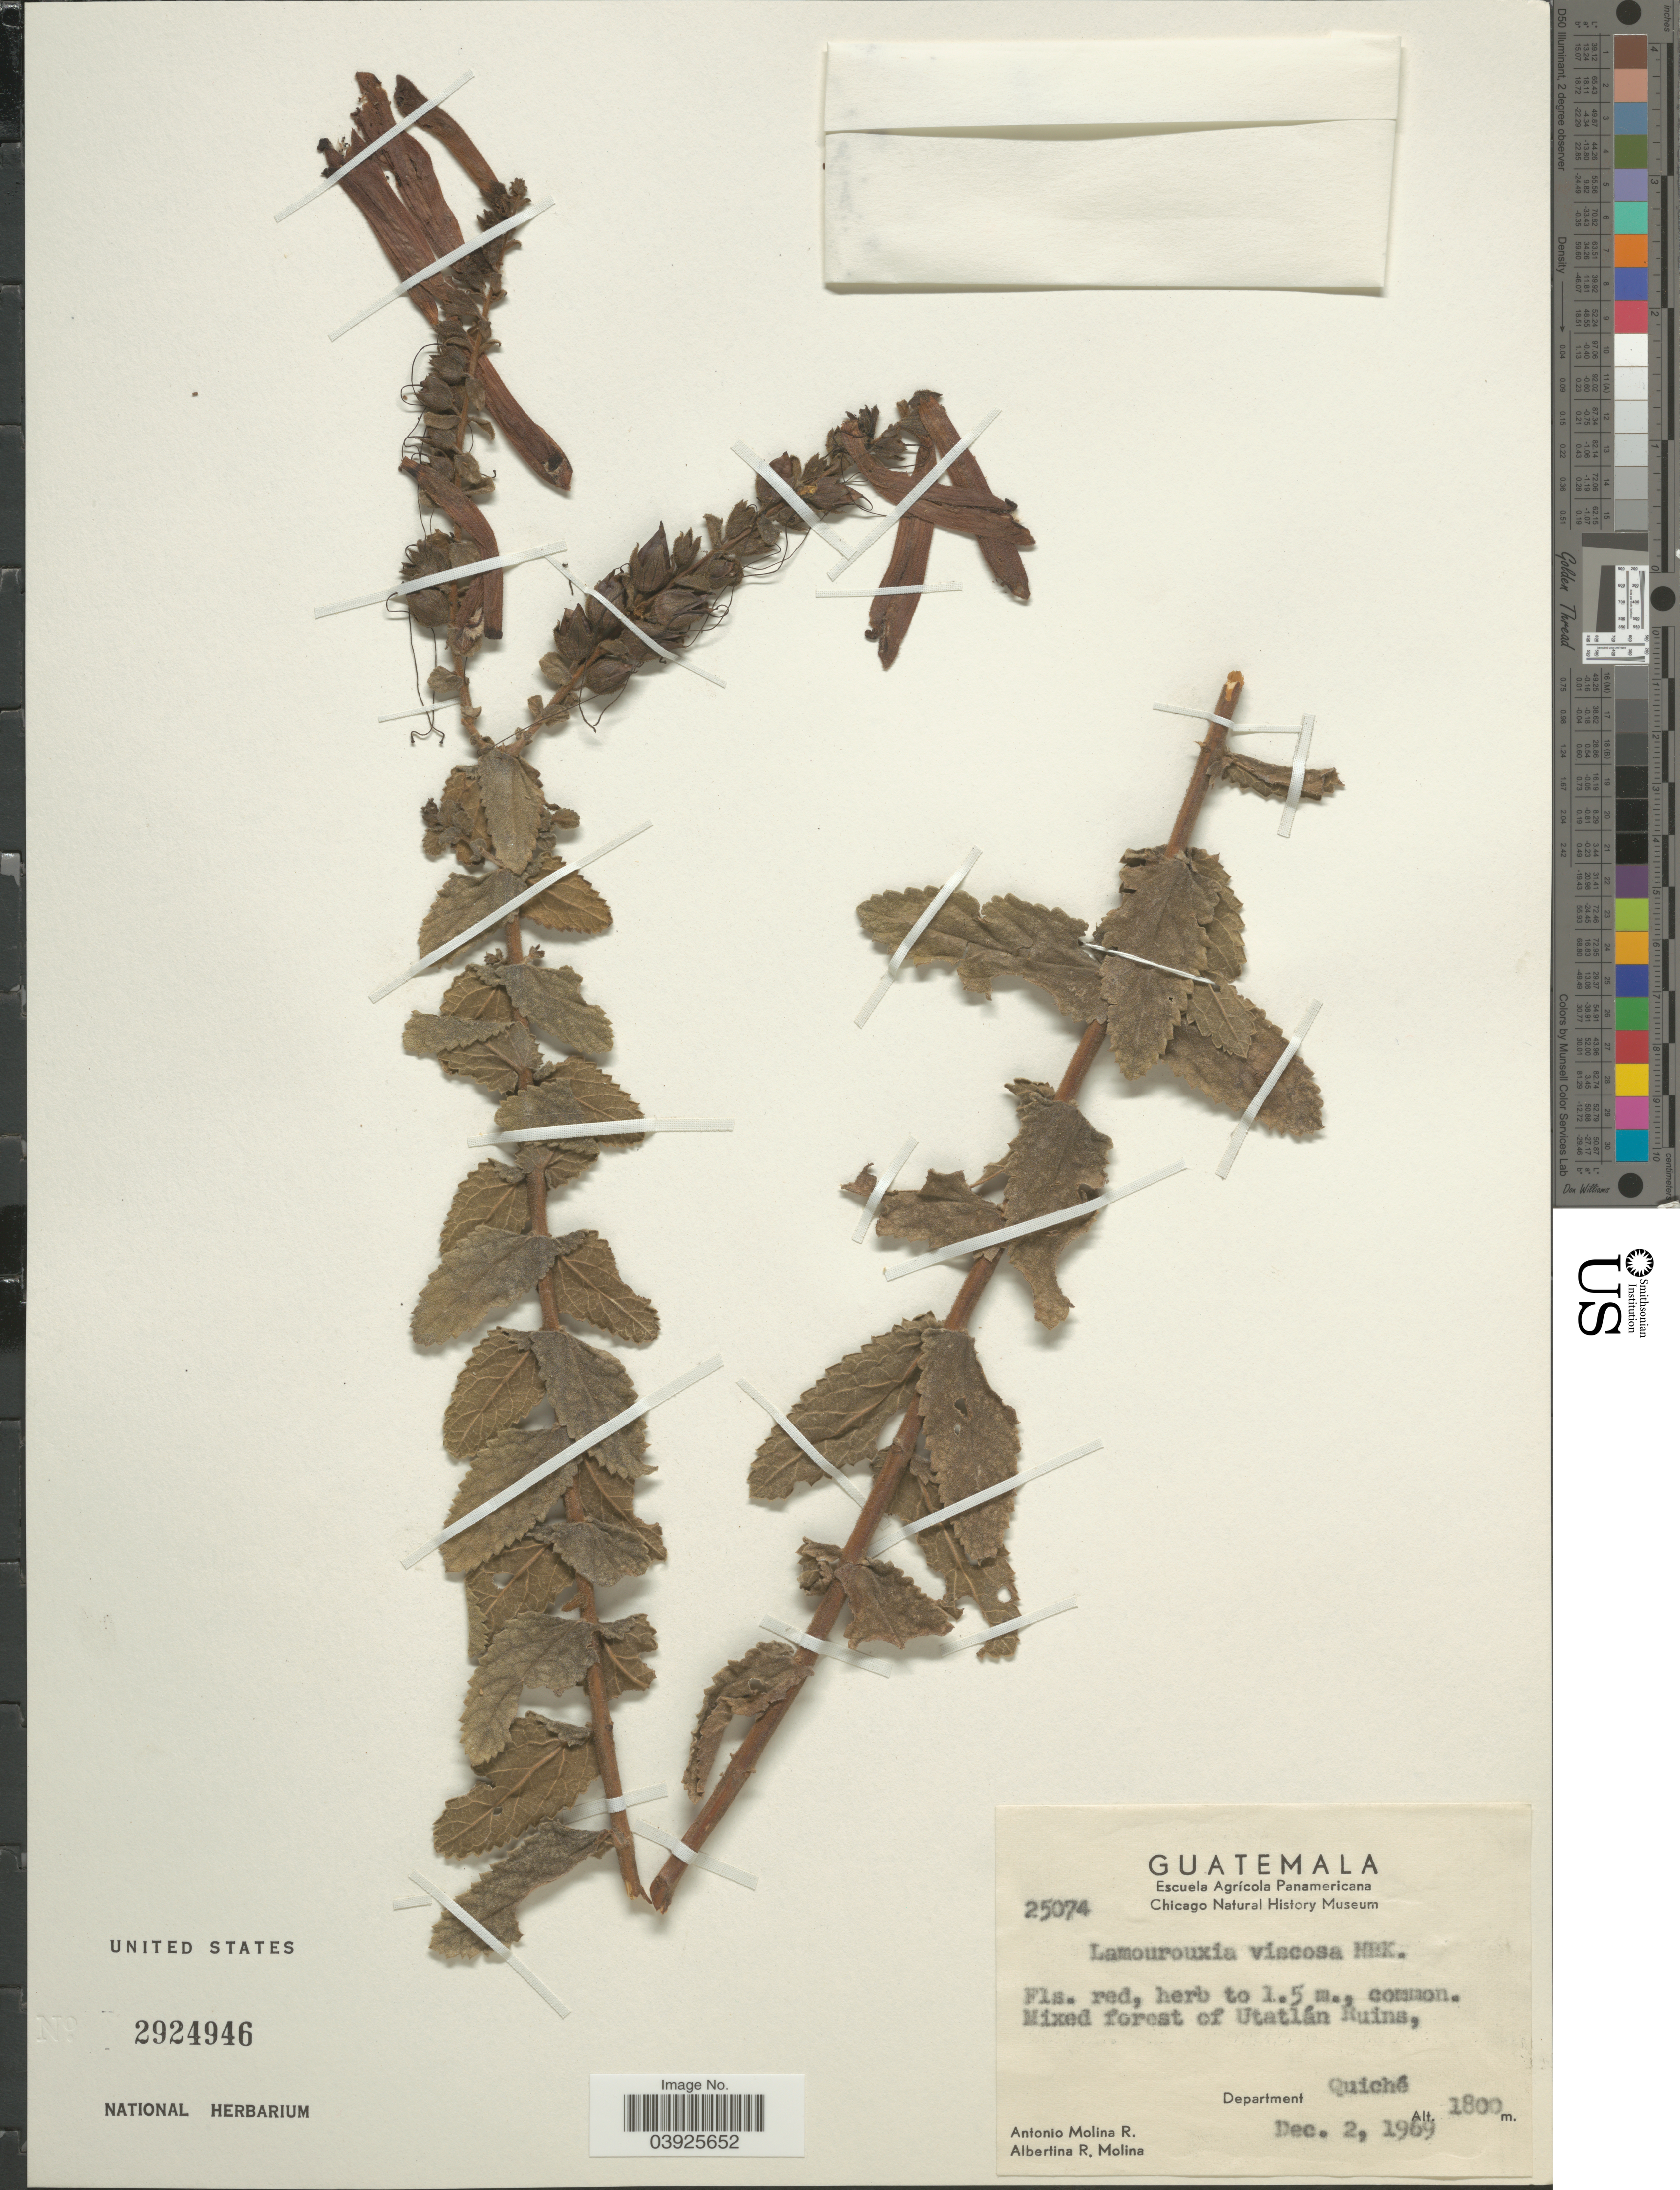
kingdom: Plantae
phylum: Tracheophyta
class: Magnoliopsida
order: Lamiales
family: Orobanchaceae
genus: Lamourouxia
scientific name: Lamourouxia viscosa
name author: Kunth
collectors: A. Molina R. & A. R. Molina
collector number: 25074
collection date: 1969-12-02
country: Guatemala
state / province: El Quiche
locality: Mixed forest of Utatlán Ruins, Department Quiché.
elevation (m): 1800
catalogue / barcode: US 2924946